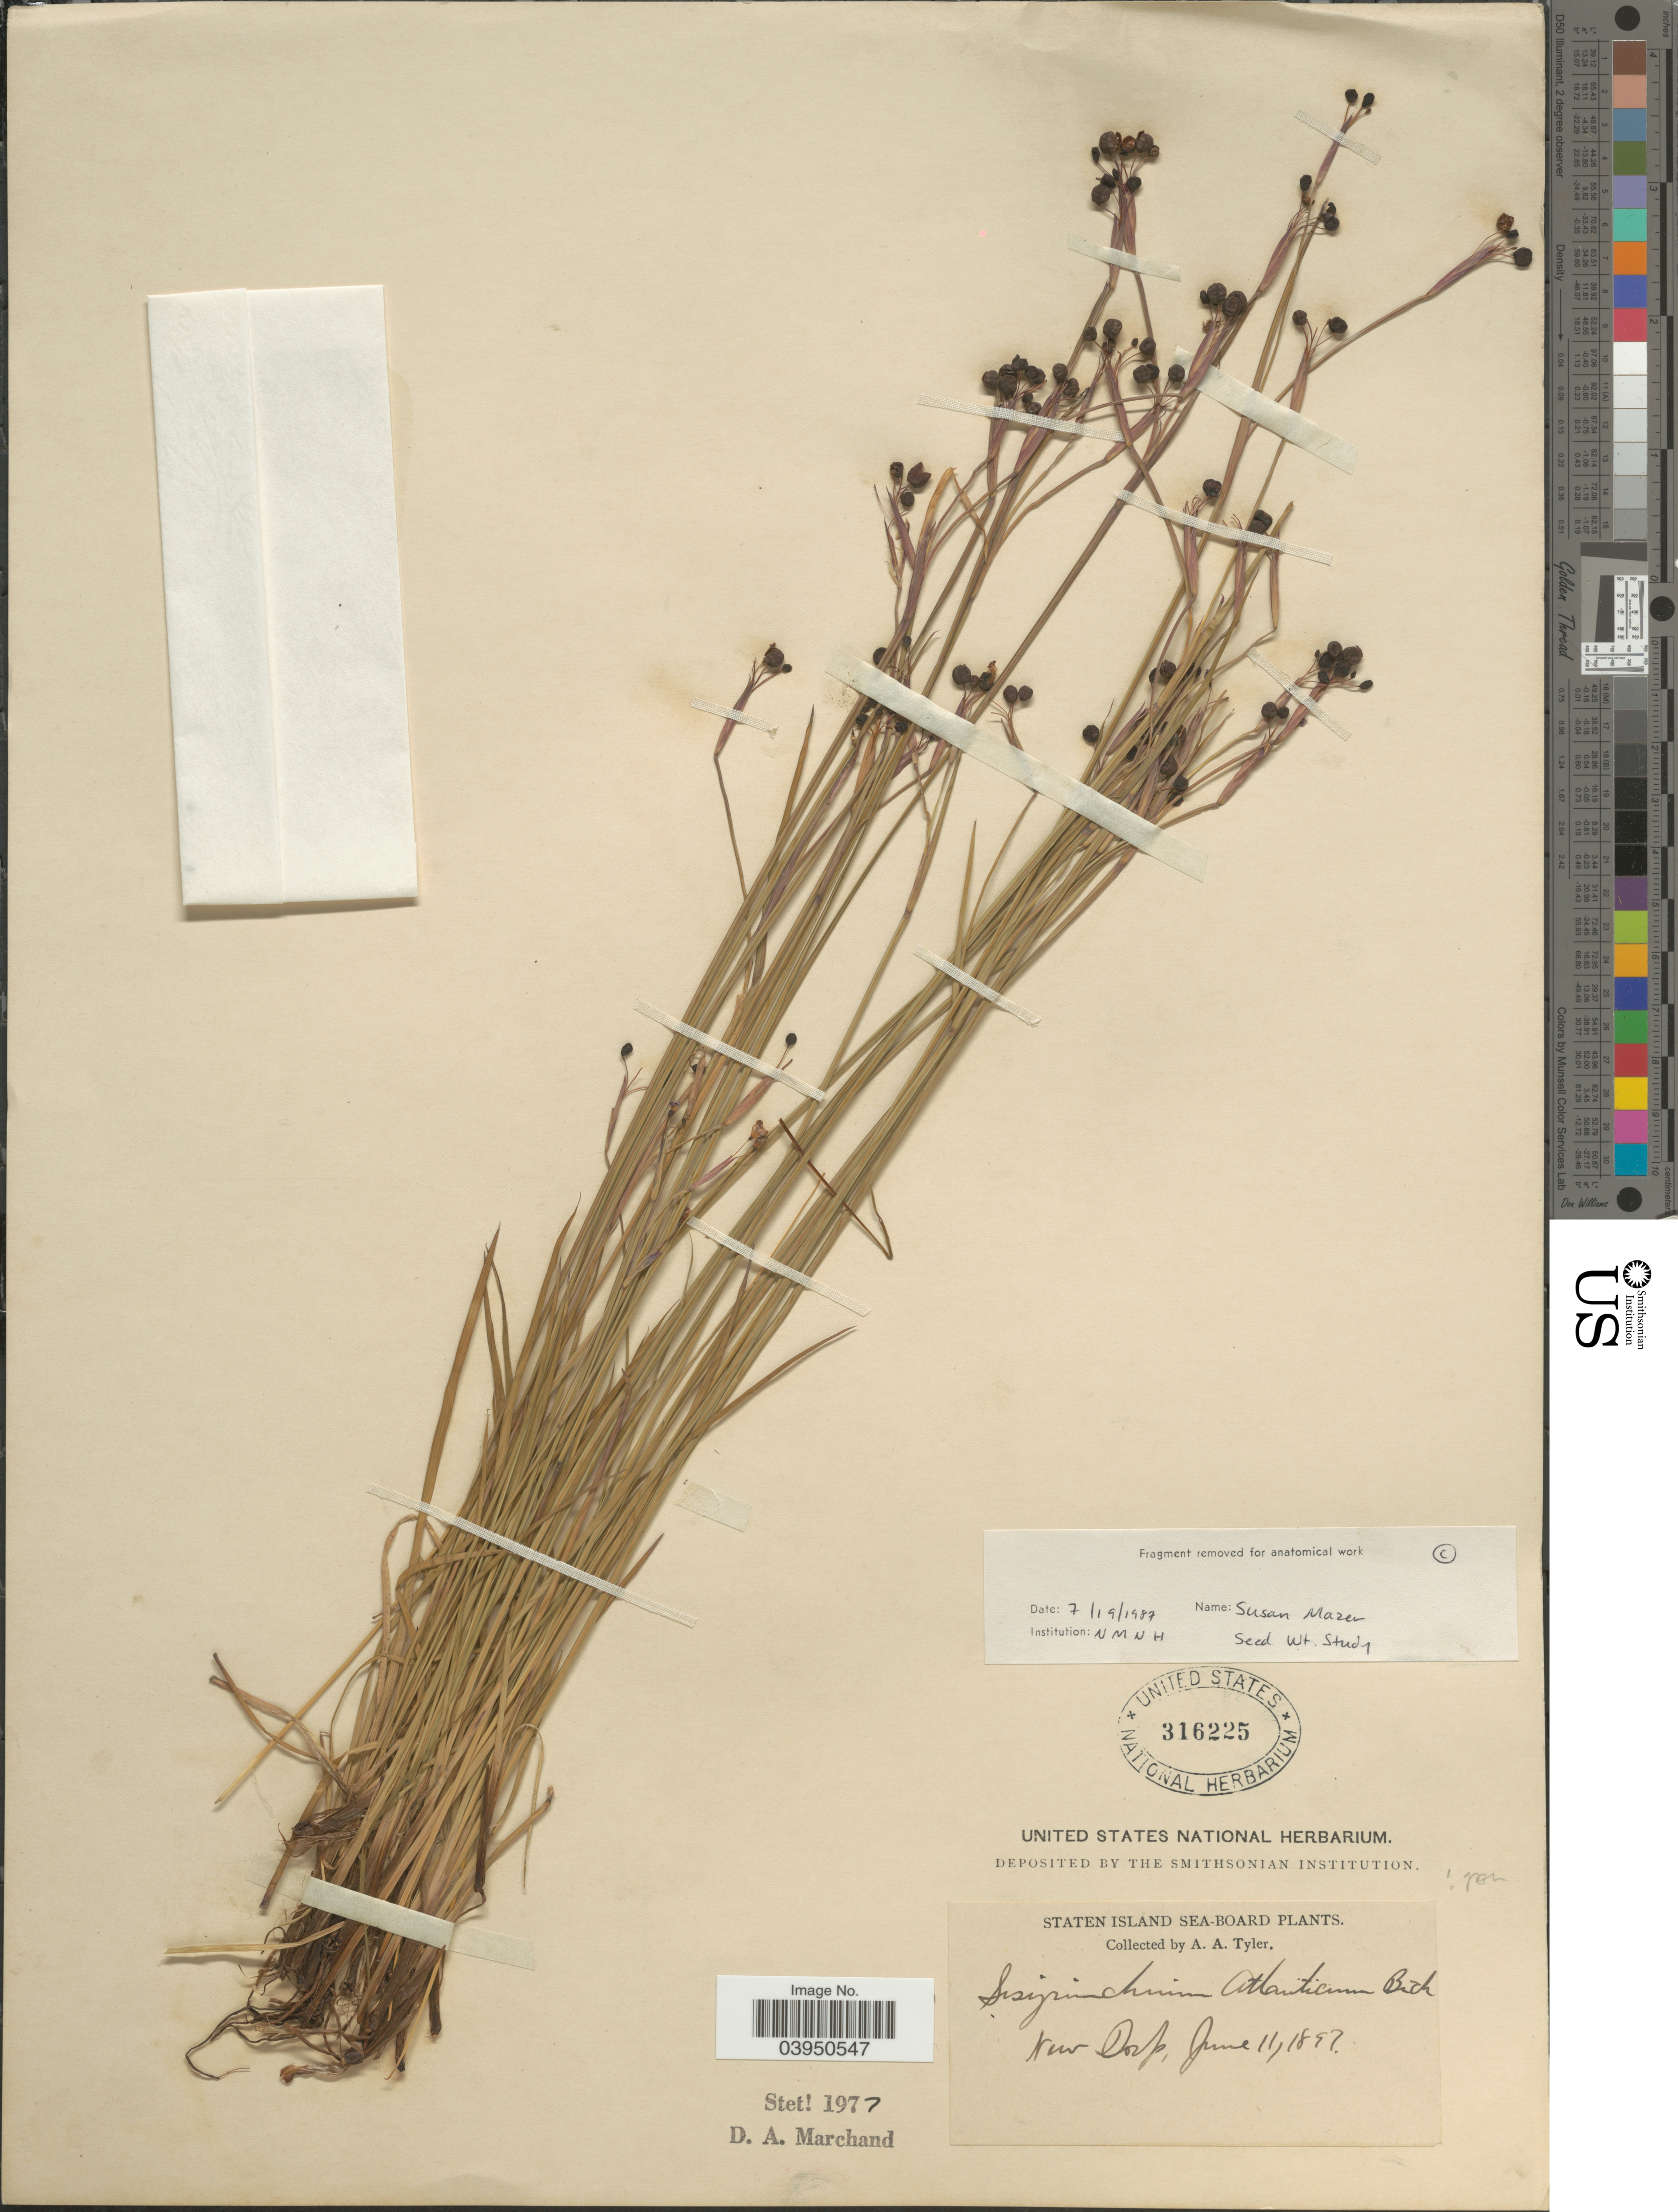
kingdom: Plantae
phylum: Tracheophyta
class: Liliopsida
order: Asparagales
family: Iridaceae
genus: Sisyrinchium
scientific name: Sisyrinchium atlanticum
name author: E.P. Bicknell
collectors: A. Tyler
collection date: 1897-06-11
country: United States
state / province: New York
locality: Staten Island Sea-Board. New Dorp.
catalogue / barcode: US 316225